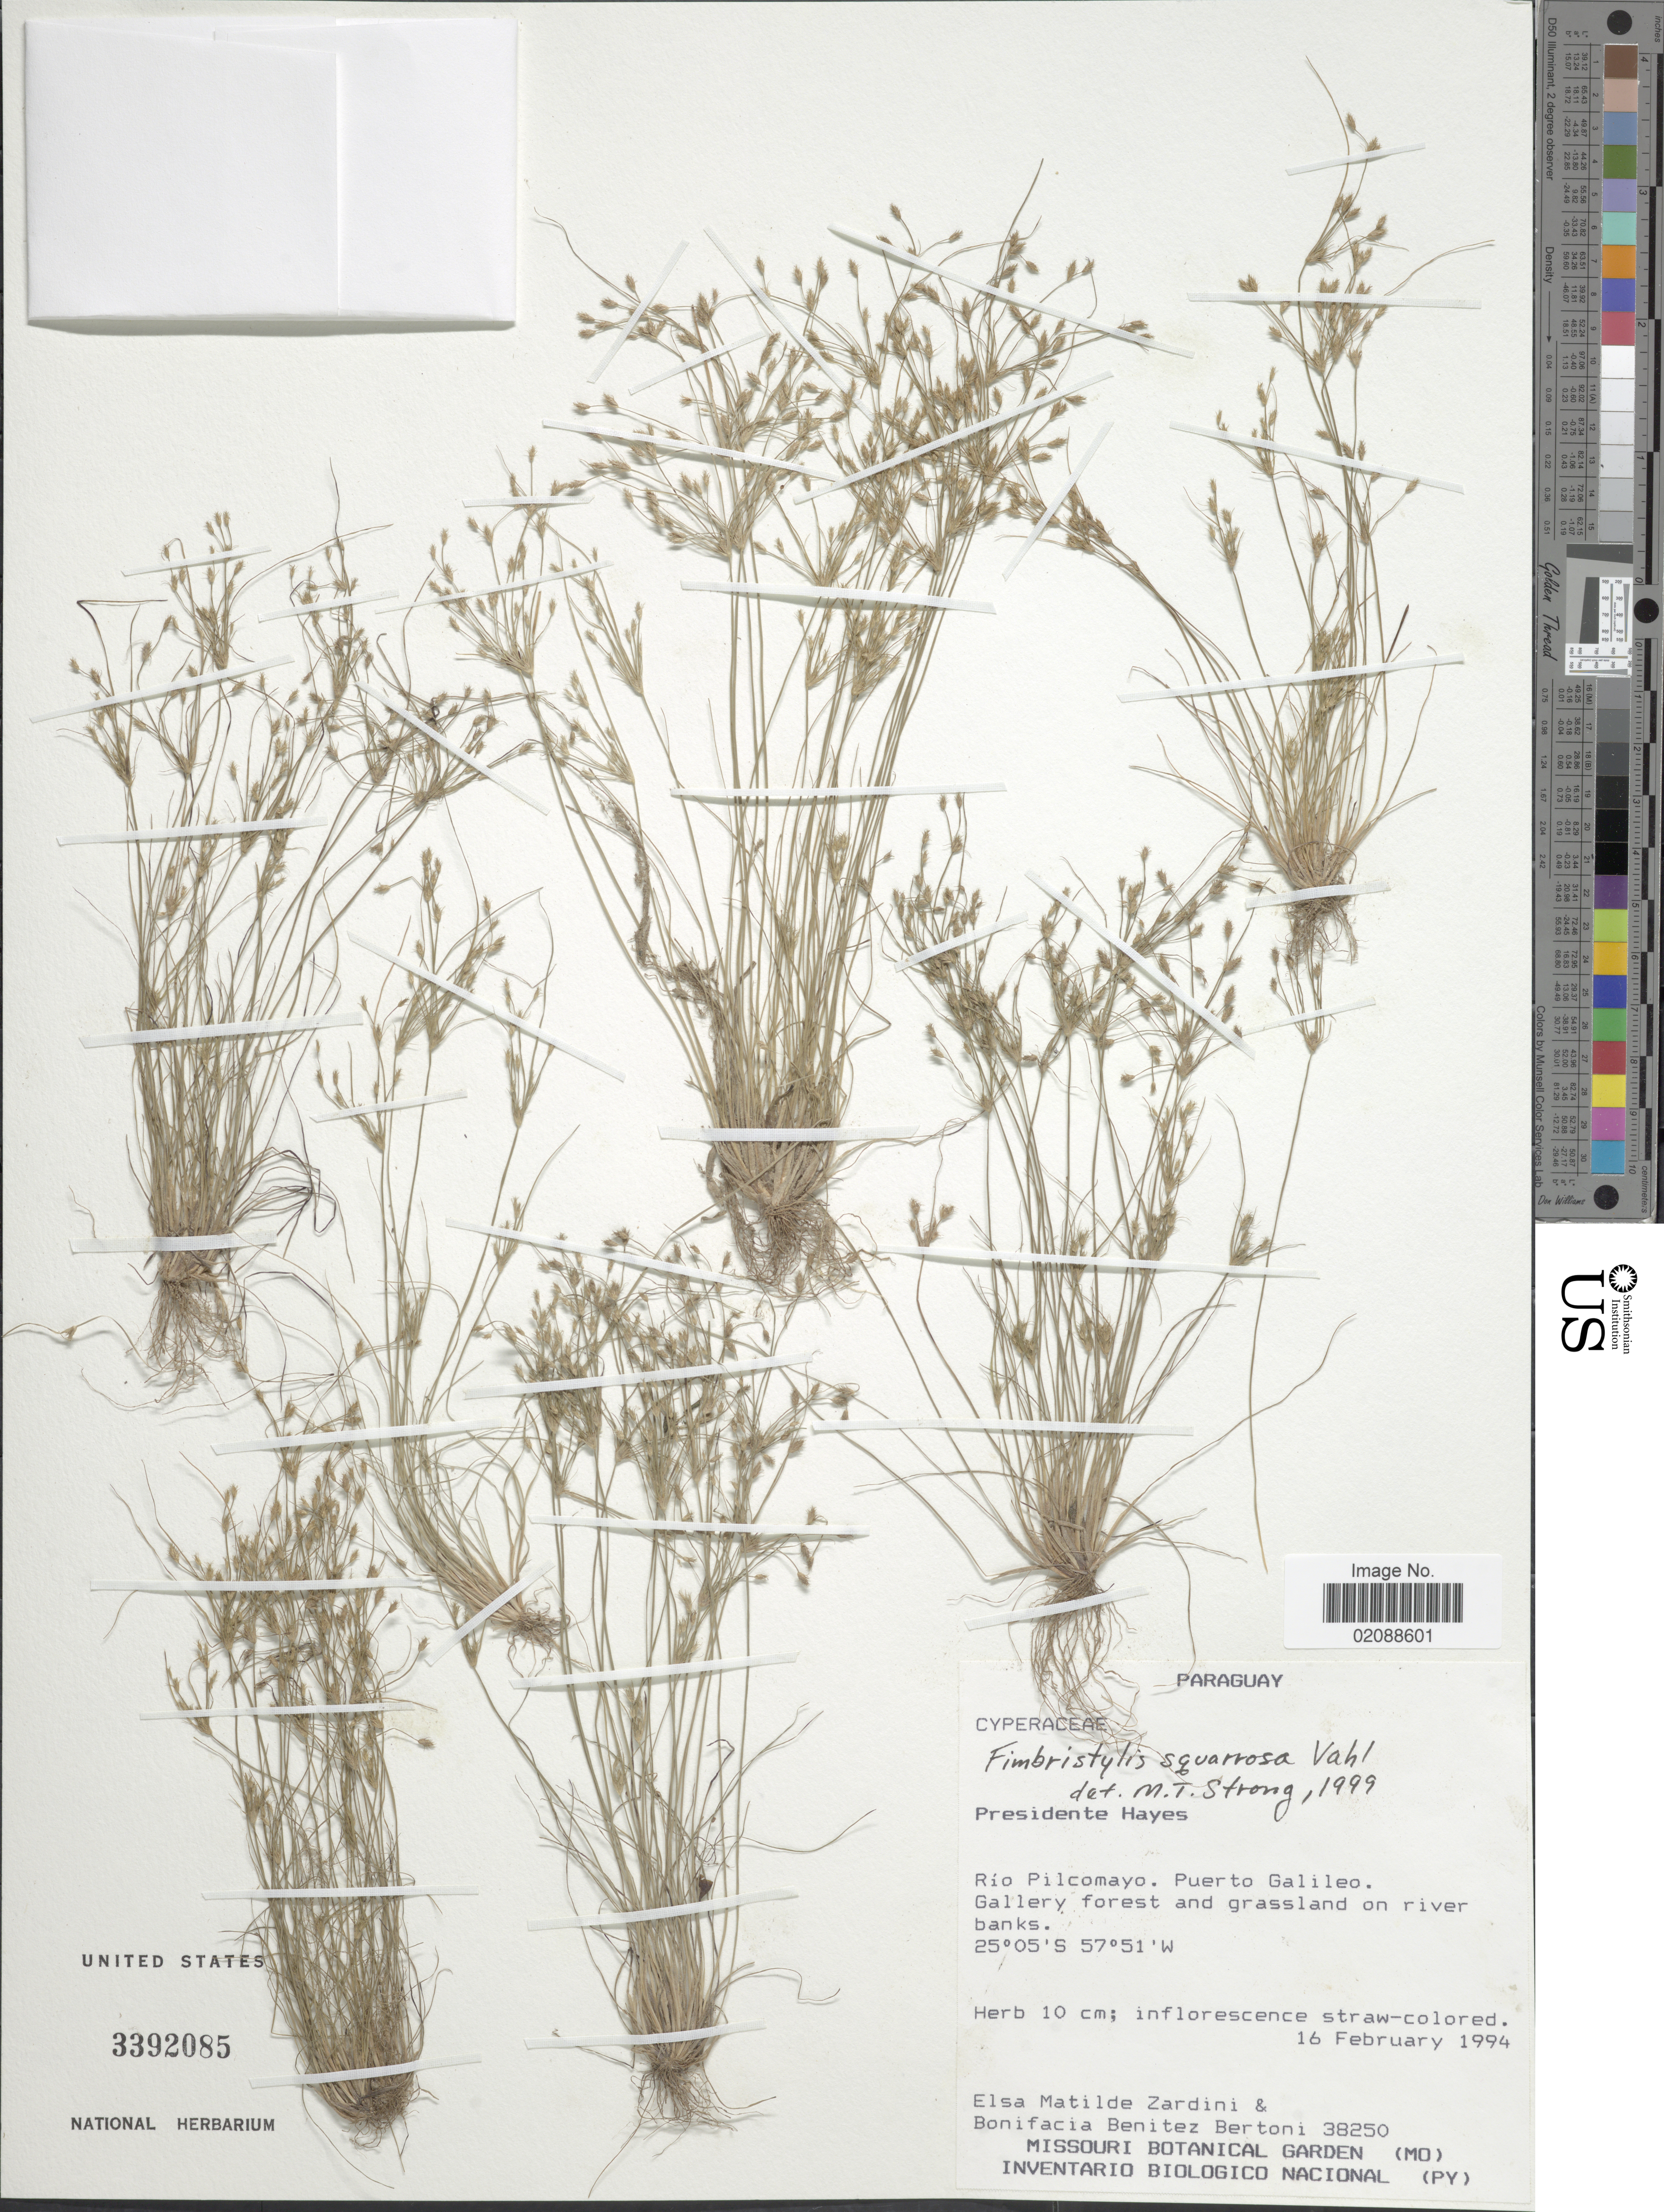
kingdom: Plantae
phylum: Tracheophyta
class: Liliopsida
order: Poales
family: Cyperaceae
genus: Fimbristylis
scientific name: Fimbristylis squarrosa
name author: Vahl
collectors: E. M. Zardini & B. Bertoni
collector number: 38250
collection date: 1994-02-16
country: Paraguay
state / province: Presidente Hayes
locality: Rio Pilcomayo. Puerto Galileo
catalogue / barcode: US 3392085